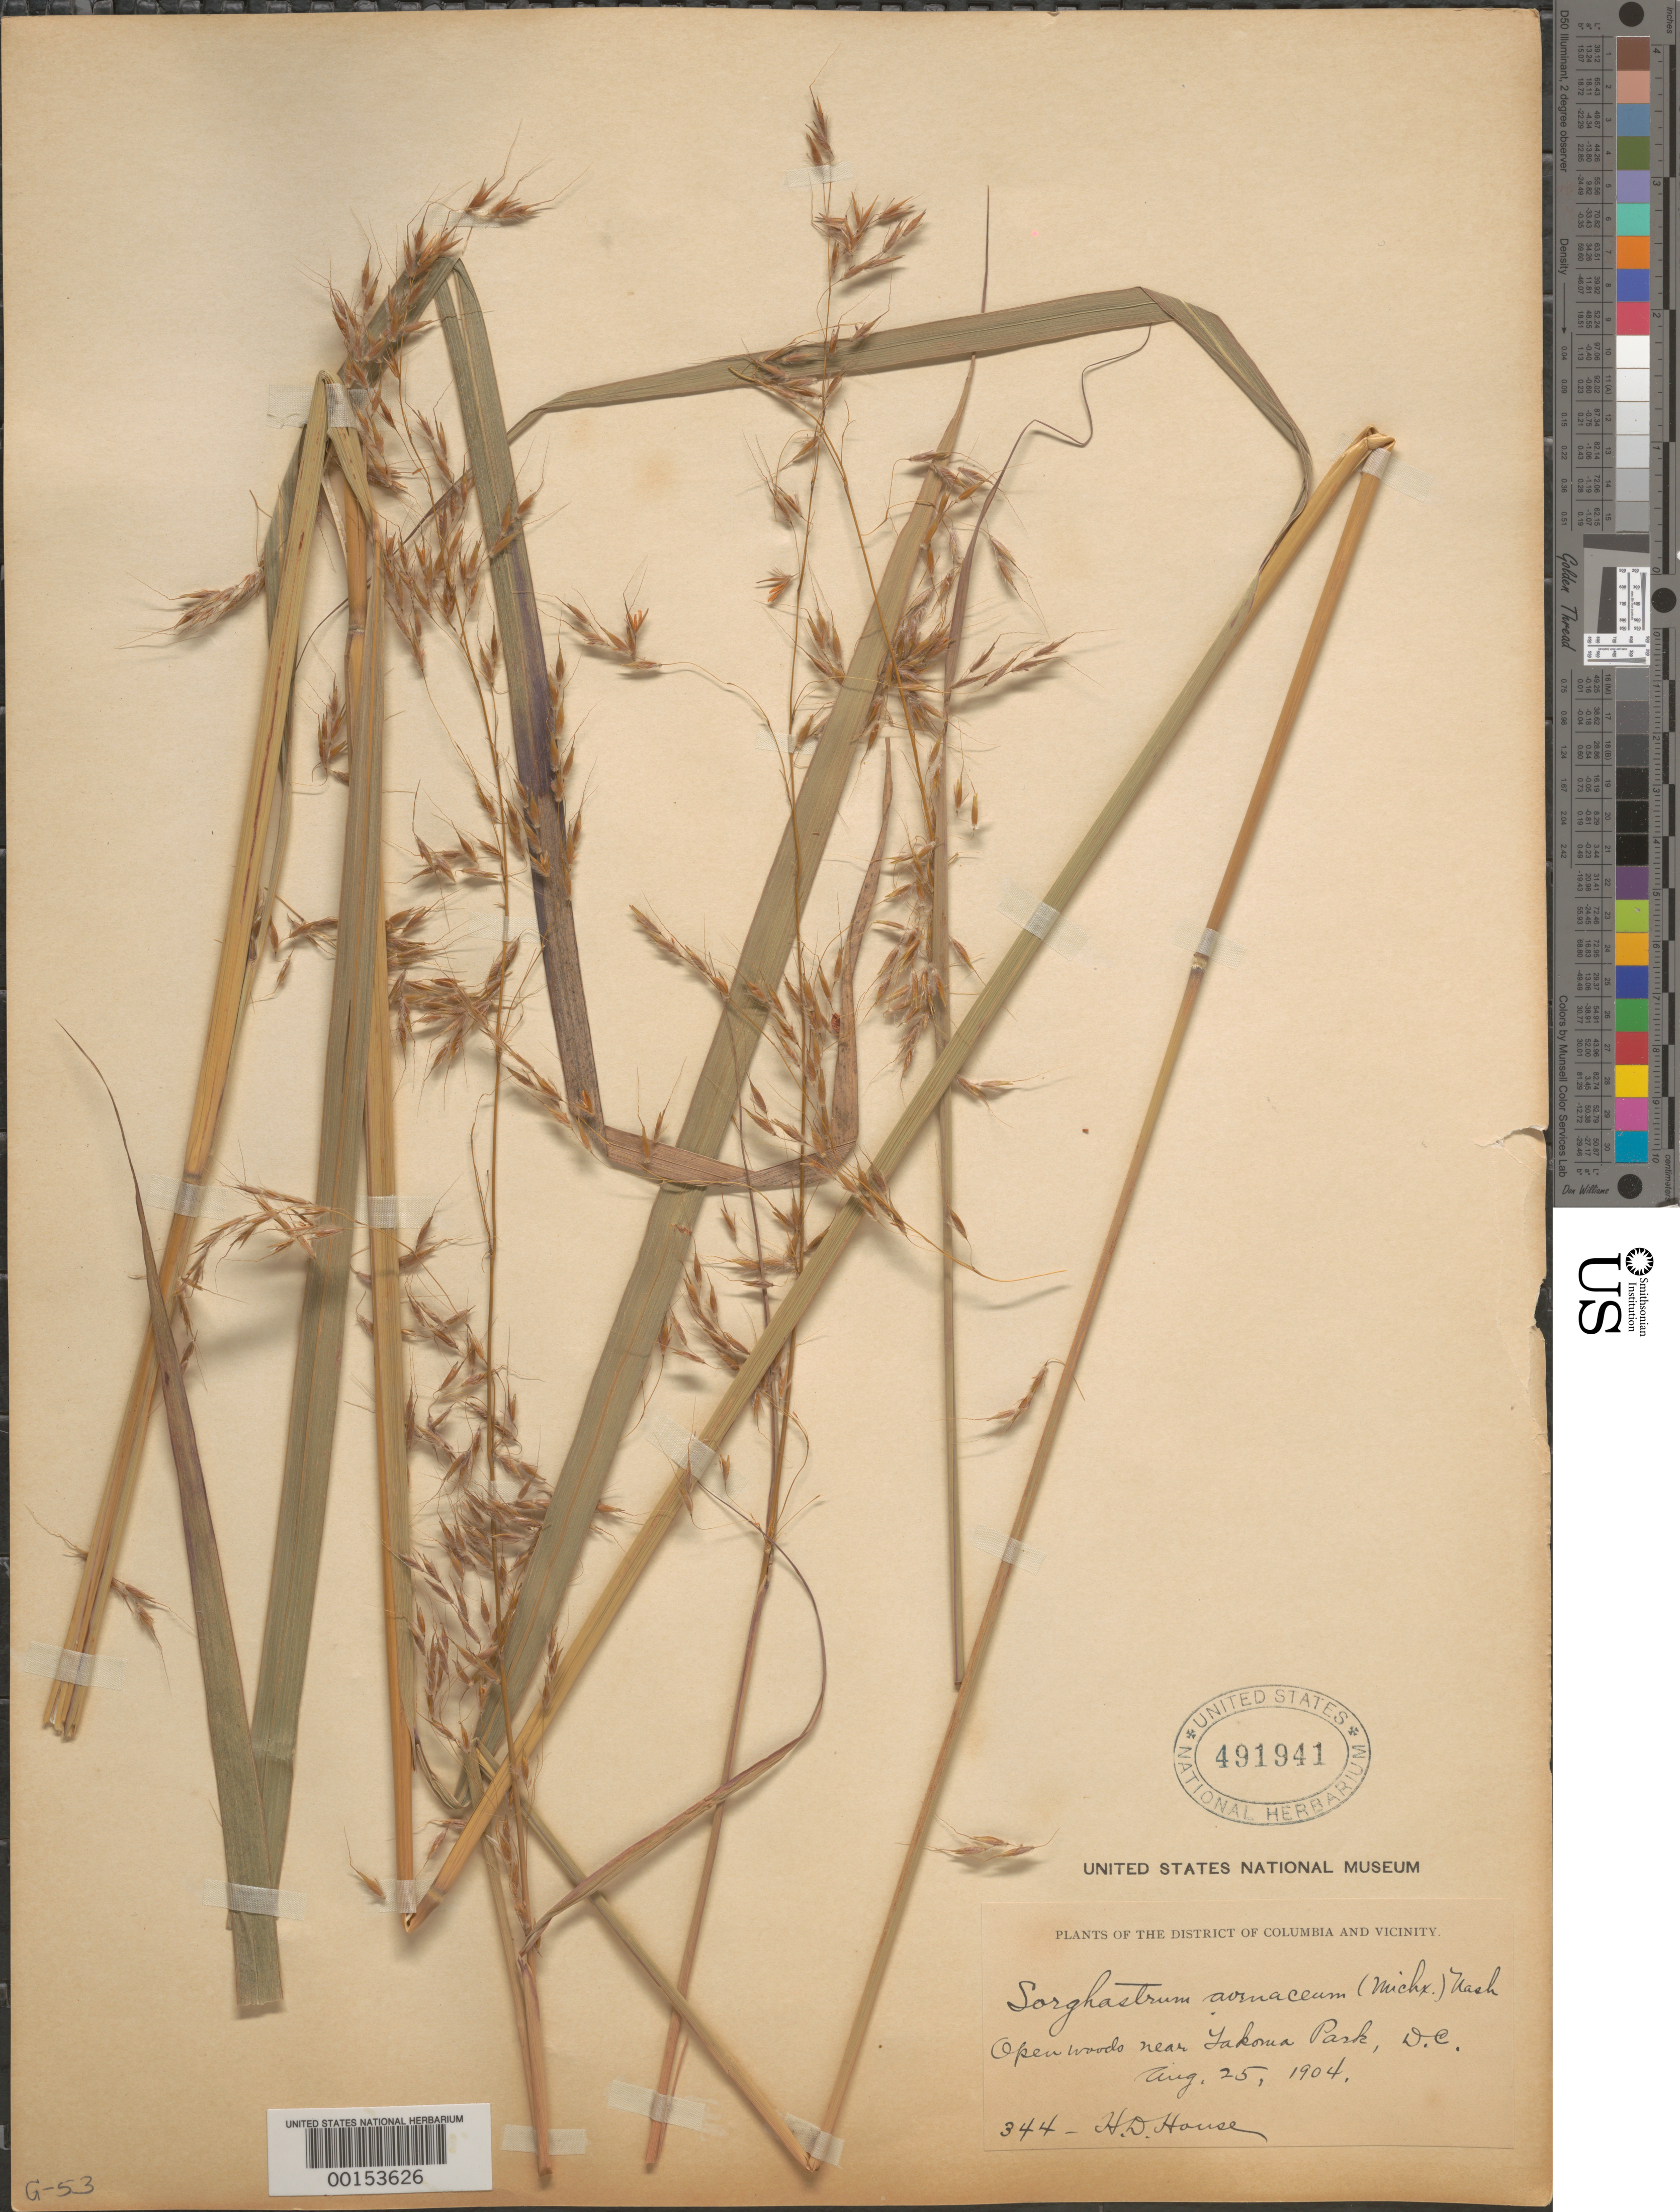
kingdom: Plantae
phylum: Tracheophyta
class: Liliopsida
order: Poales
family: Poaceae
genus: Sorghastrum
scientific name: Sorghastrum nutans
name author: (L.) Nash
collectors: H. D. House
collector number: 344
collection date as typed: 25 Aug 1904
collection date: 1904-08-25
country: United States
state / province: District of Columbia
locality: Open woods near Takoma Park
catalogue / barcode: US 491941